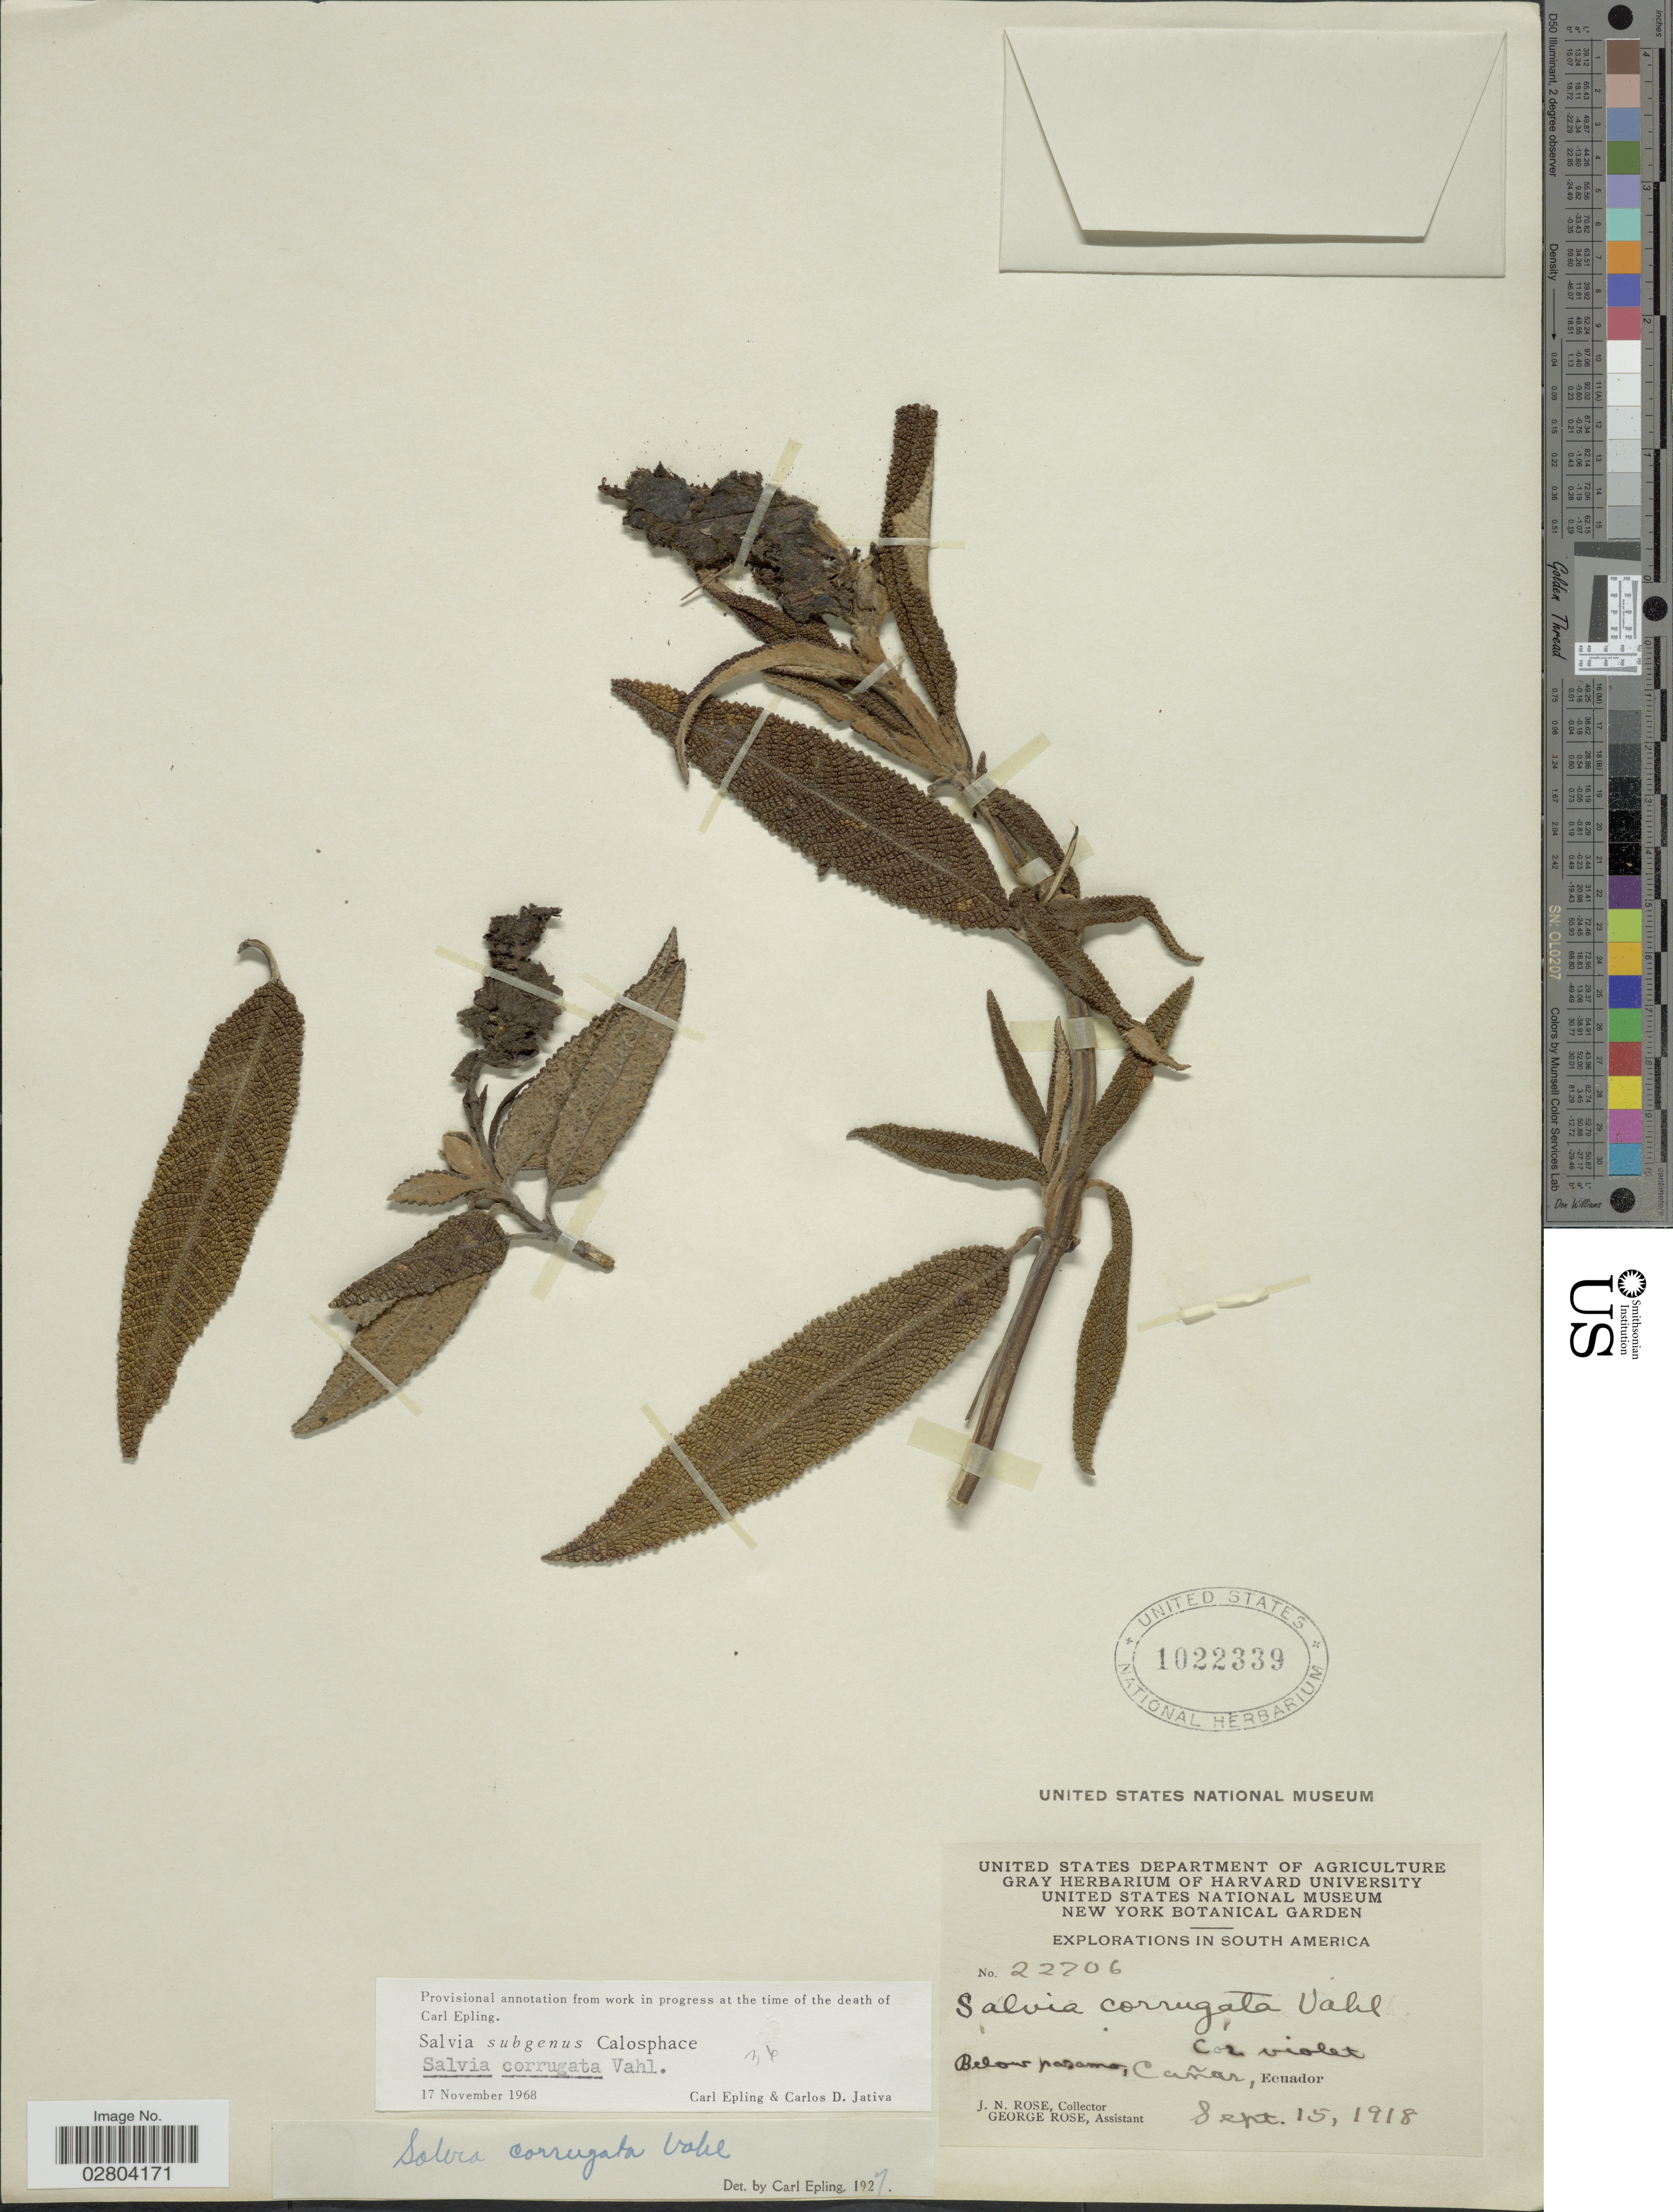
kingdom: Plantae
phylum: Tracheophyta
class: Magnoliopsida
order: Lamiales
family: Lamiaceae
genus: Salvia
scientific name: Salvia corrugata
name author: Vahl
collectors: J. N. Rose & G. Rose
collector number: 22706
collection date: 1918-09-15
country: Ecuador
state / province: Cañar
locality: Below Paramo, Cañar.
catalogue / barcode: US 1022339